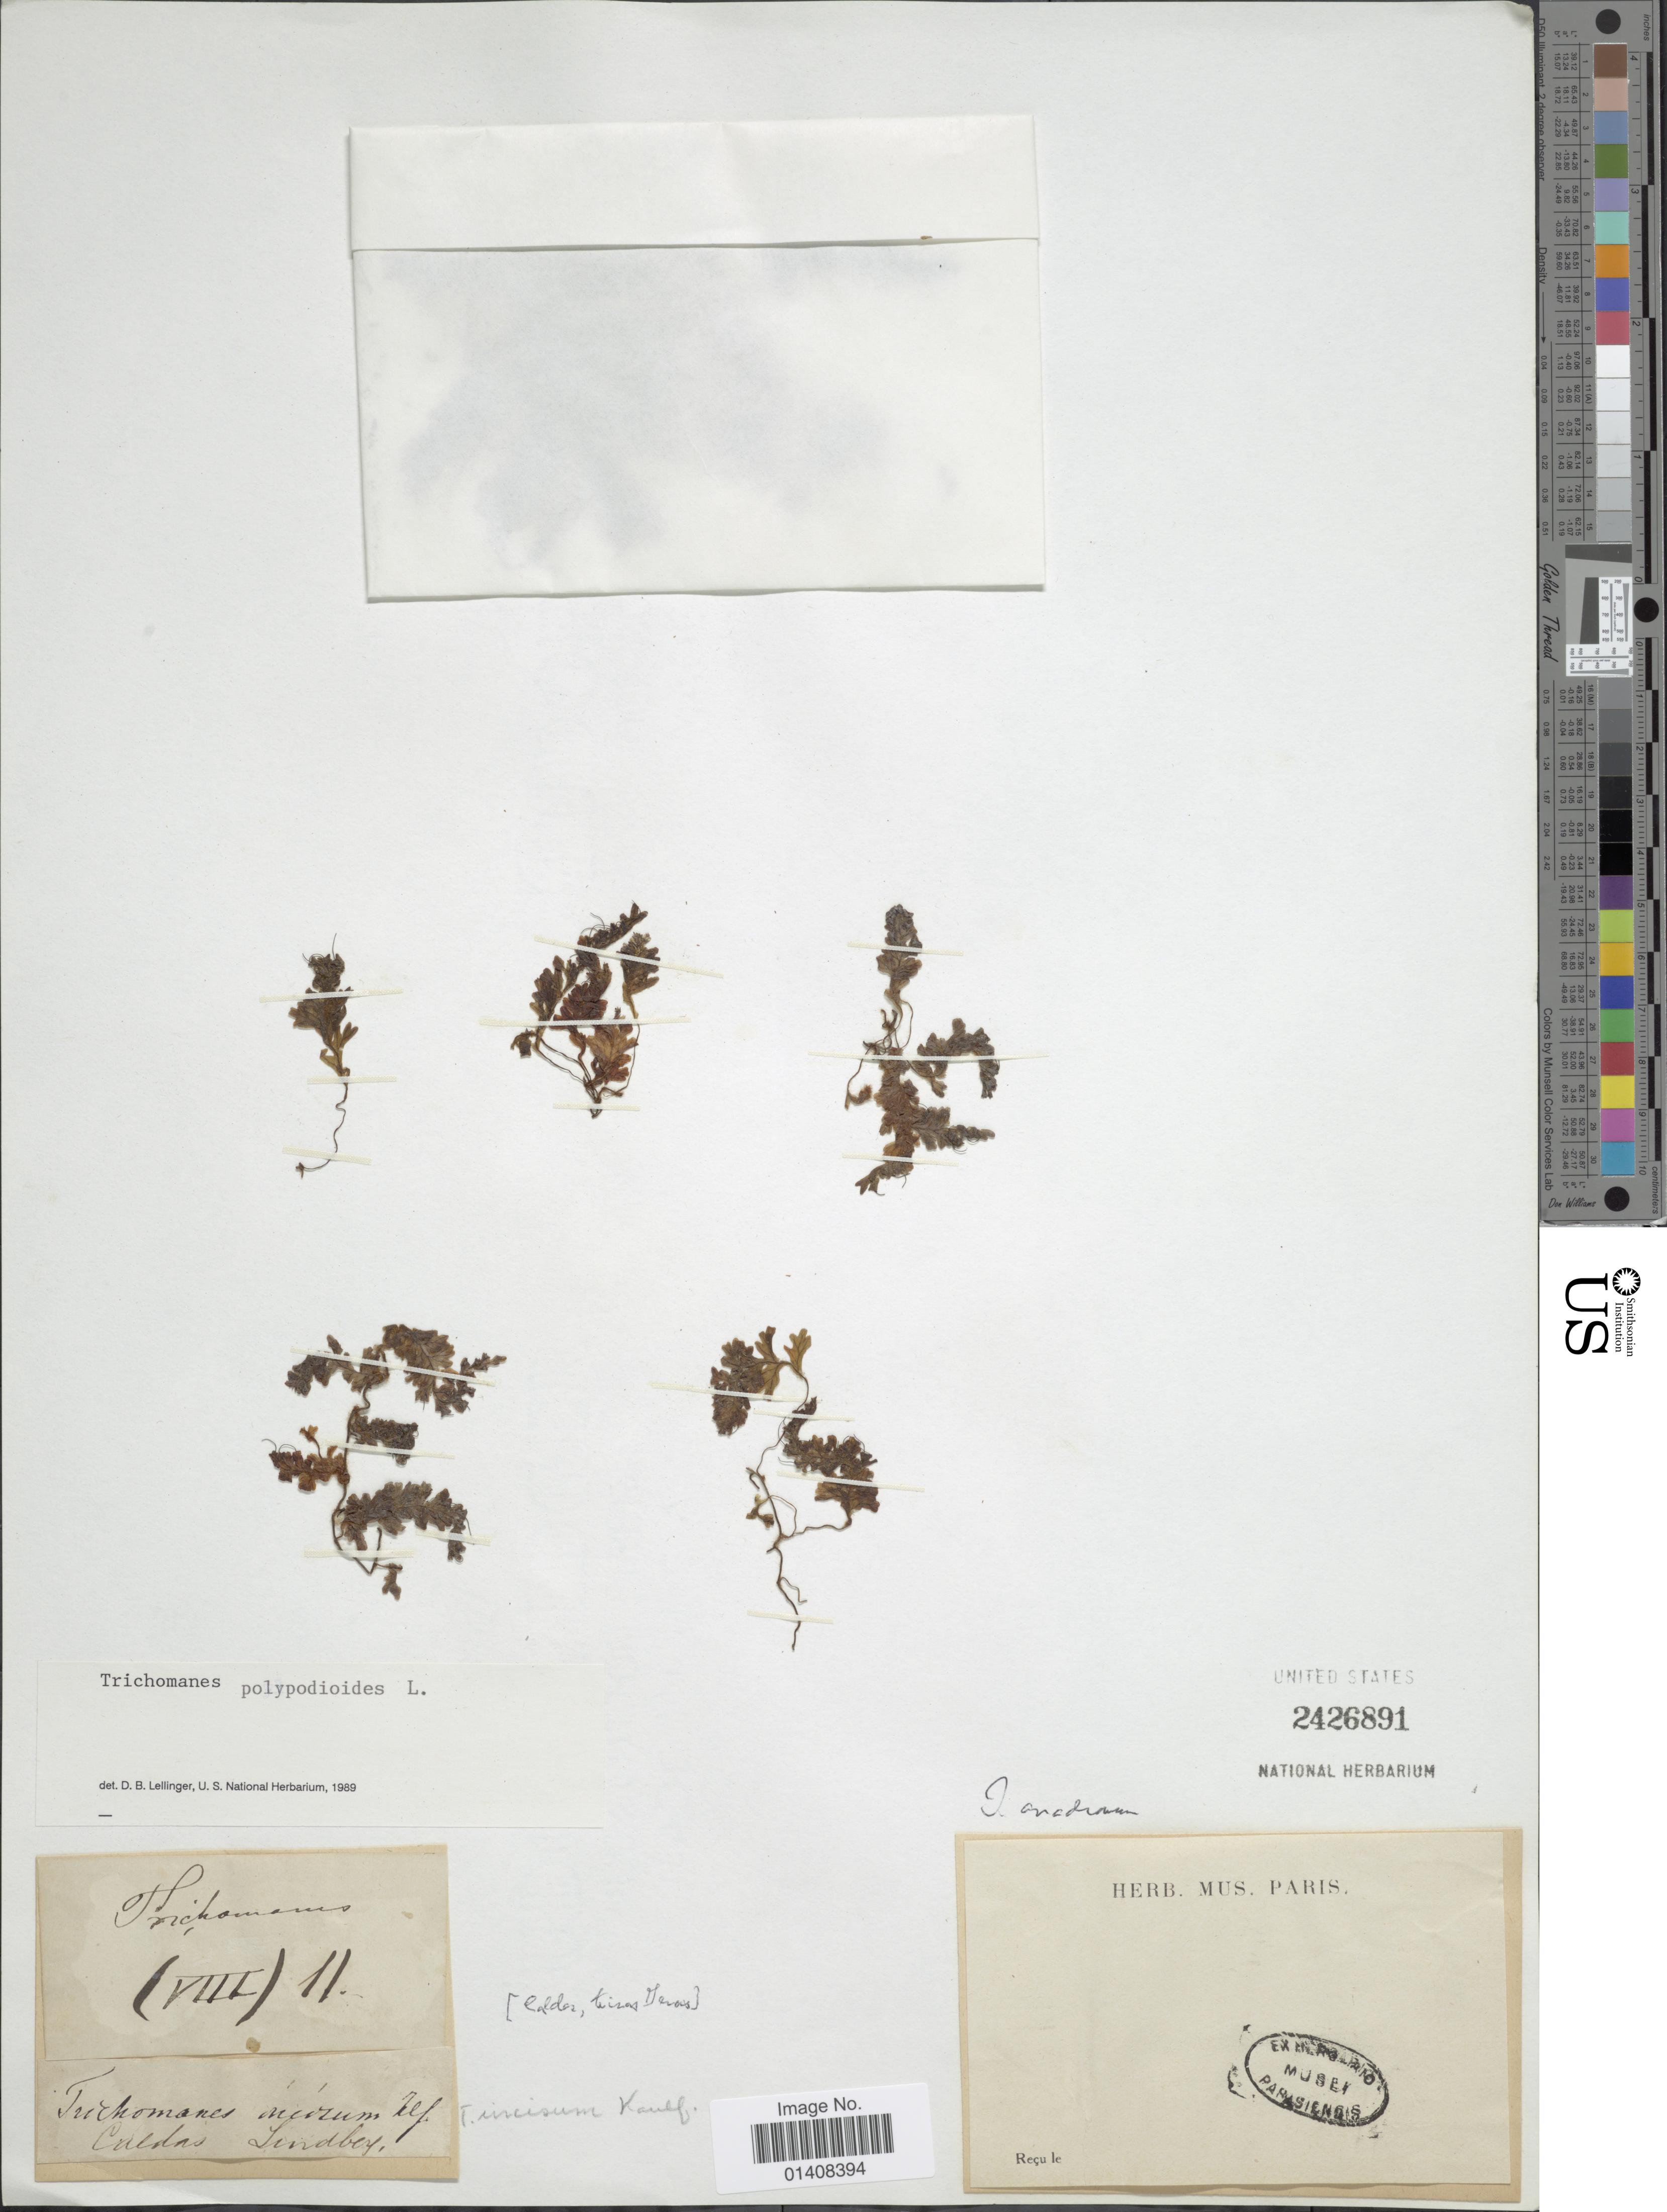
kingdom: Plantae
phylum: Tracheophyta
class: Polypodiopsida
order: Hymenophyllales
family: Hymenophyllaceae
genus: Trichomanes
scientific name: Trichomanes anadromum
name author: Rosenst.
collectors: -- Lindberg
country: Colombia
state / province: Caldas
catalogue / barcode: US 2426891